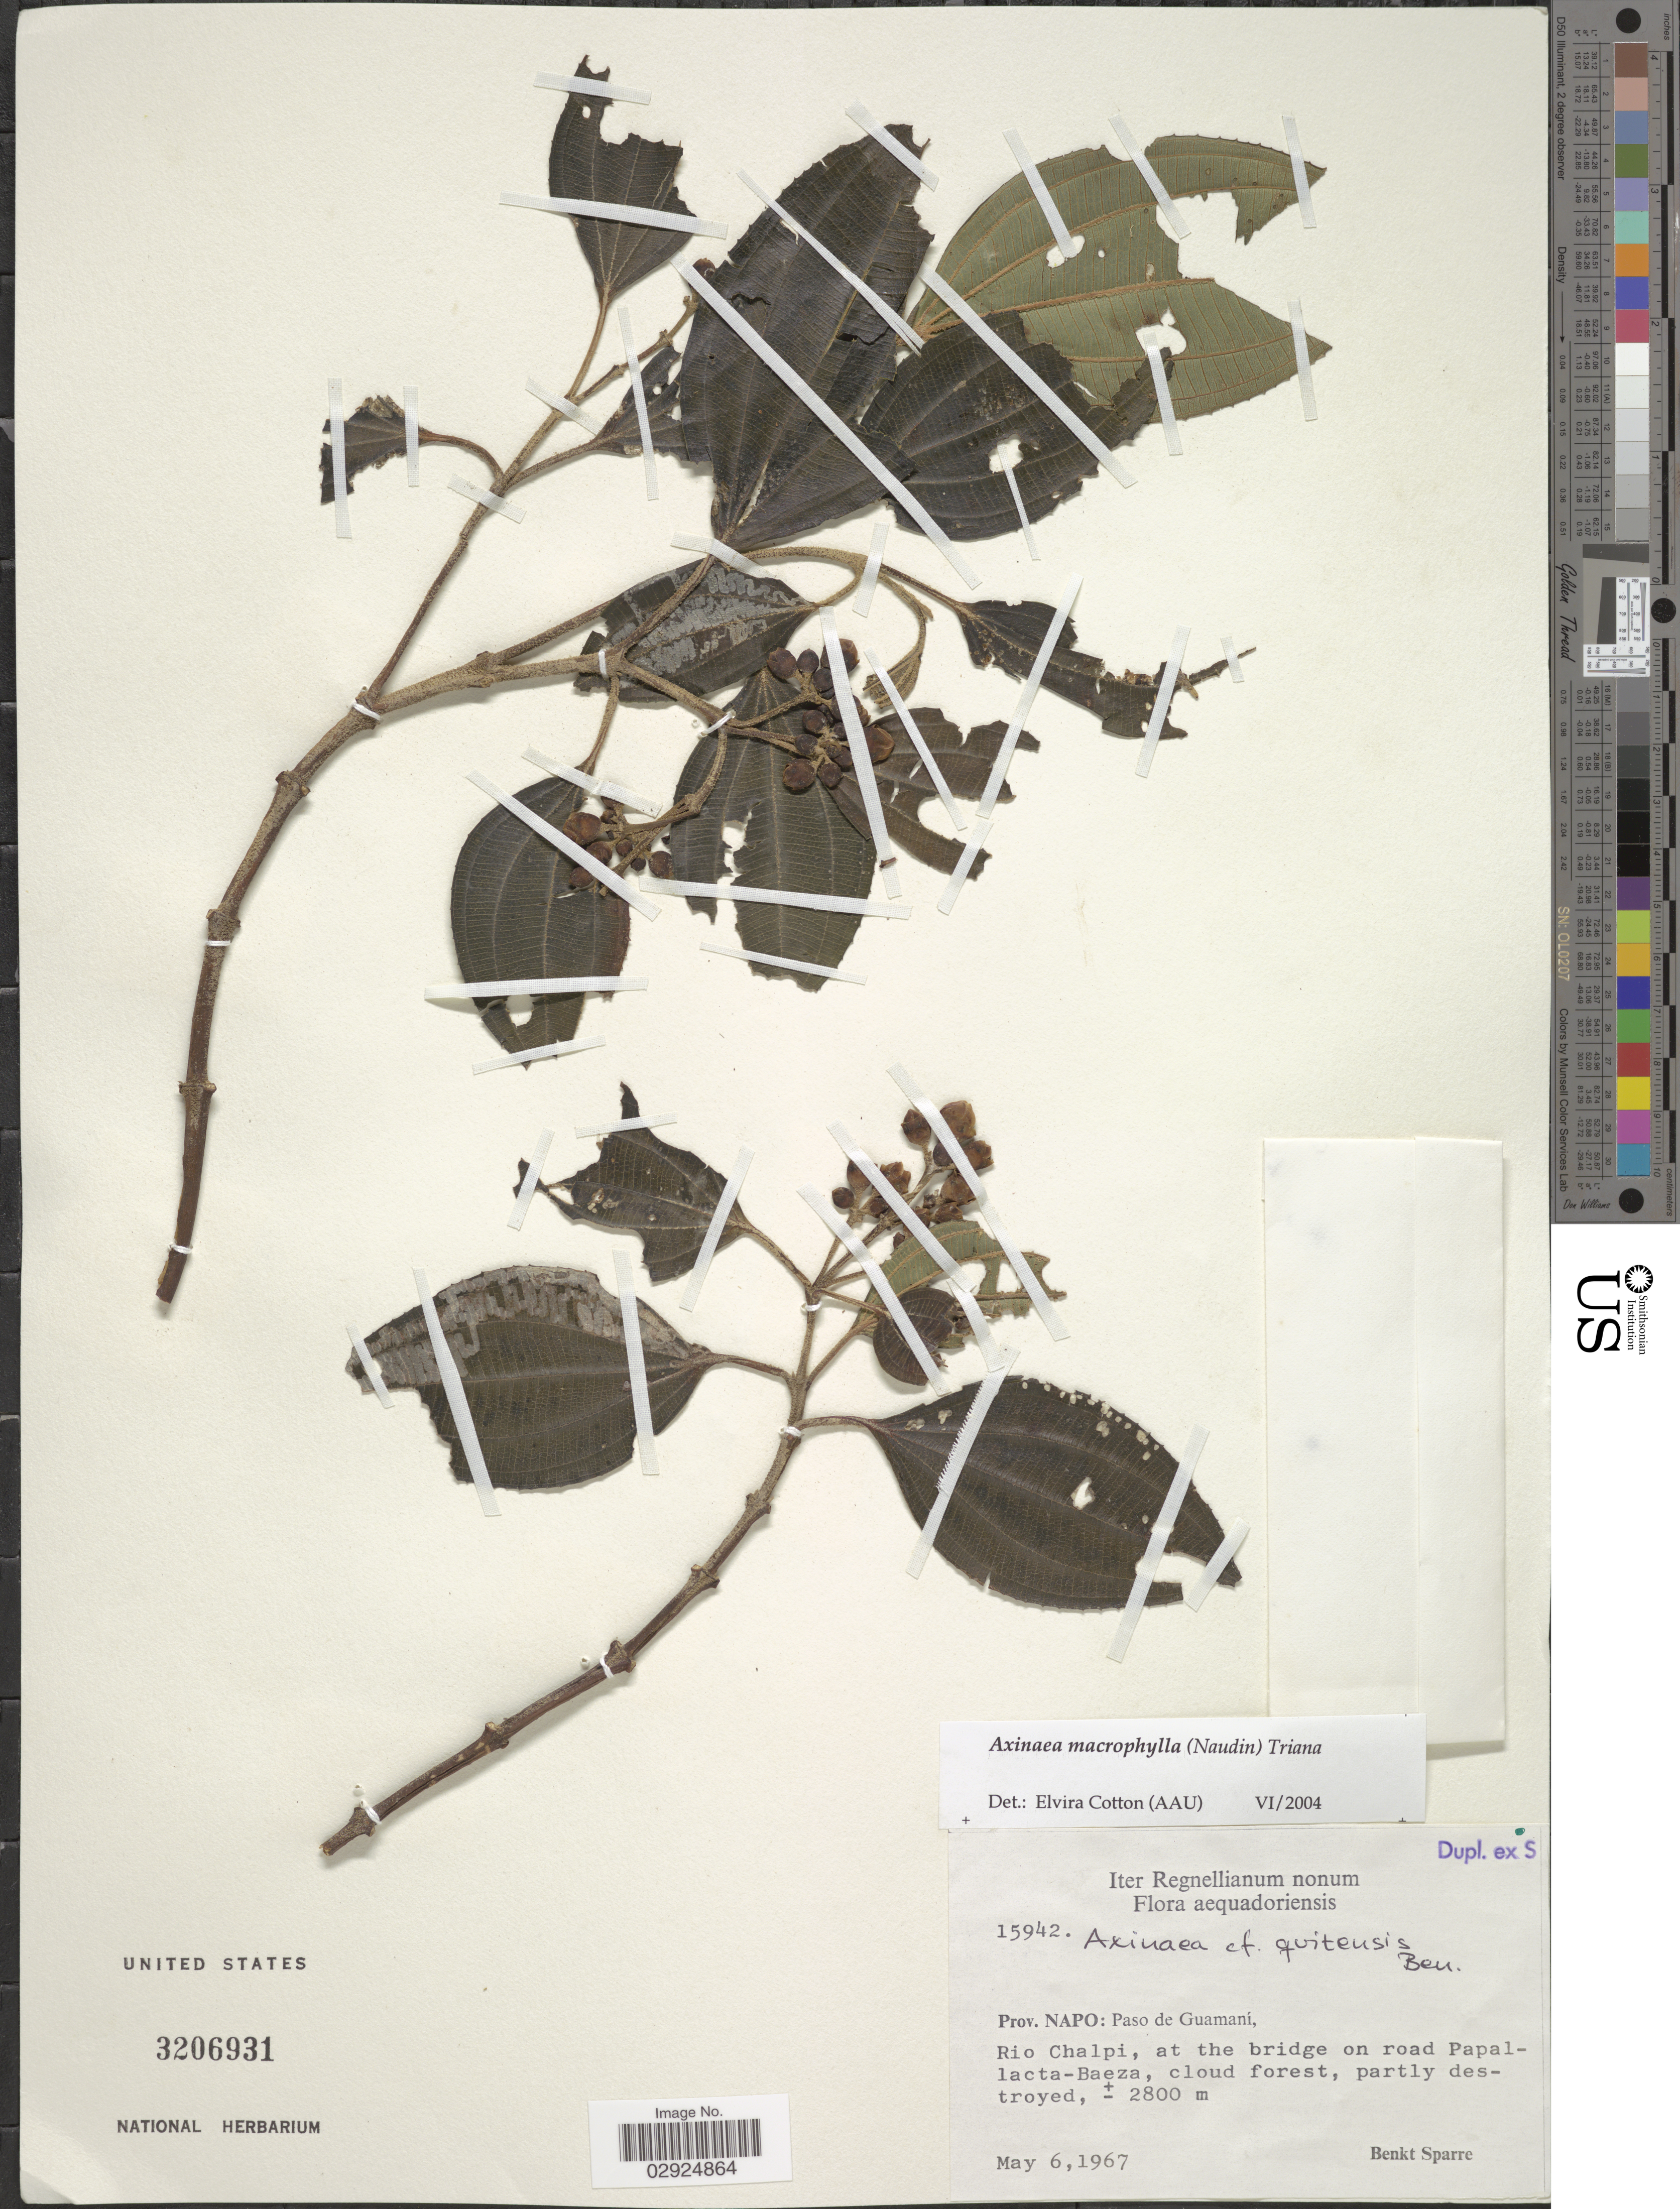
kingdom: Plantae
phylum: Tracheophyta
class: Magnoliopsida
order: Myrtales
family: Melastomataceae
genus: Axinaea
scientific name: Axinaea macrophylla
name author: (Naudin) Triana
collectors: B. Sparre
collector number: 15942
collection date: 1967-05-06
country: Ecuador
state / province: Napo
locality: Prov. Napo: Paso de Guamaní, Rio Chalpi, at the bridge on road Papallacta-Baeza.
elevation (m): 2800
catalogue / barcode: US 3206931